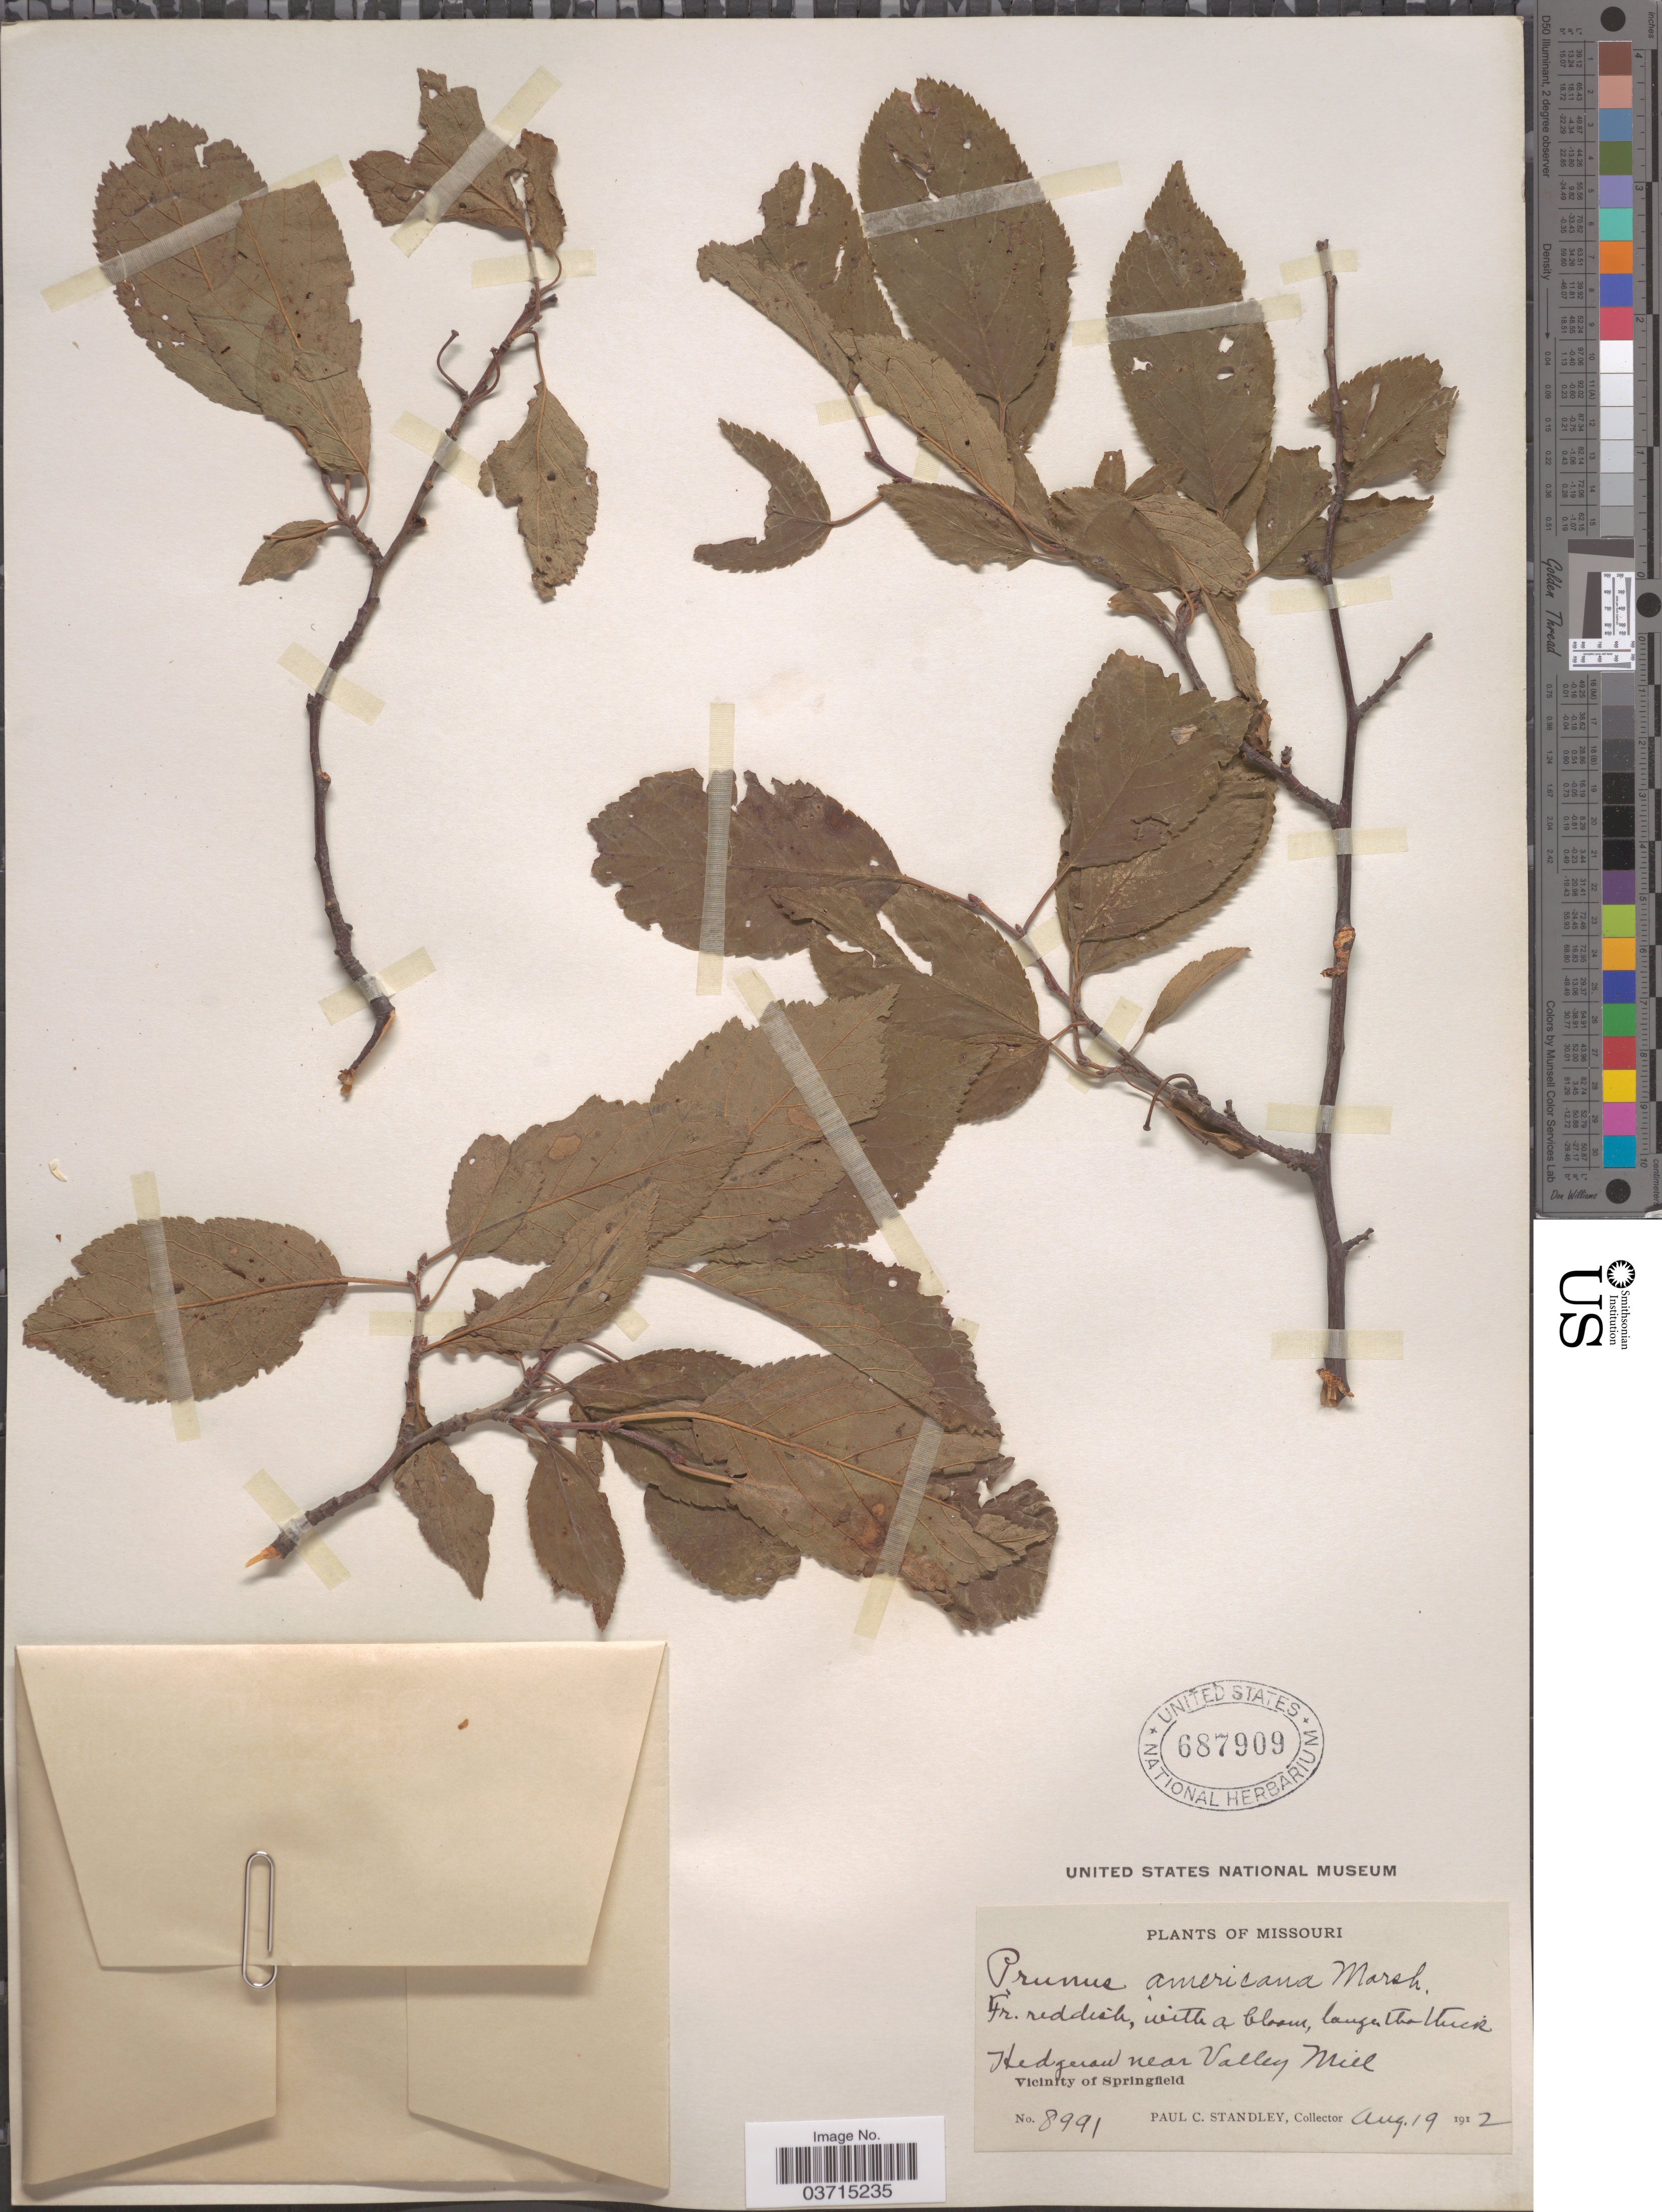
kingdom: Plantae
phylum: Tracheophyta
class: Magnoliopsida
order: Rosales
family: Rosaceae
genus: Prunus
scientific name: Prunus americana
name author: Marshall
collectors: P. C. Standley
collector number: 8991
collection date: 1912-08-19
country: United States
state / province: Missouri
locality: Near Valley Mill. Vicinity of Springfield.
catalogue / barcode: US 687909